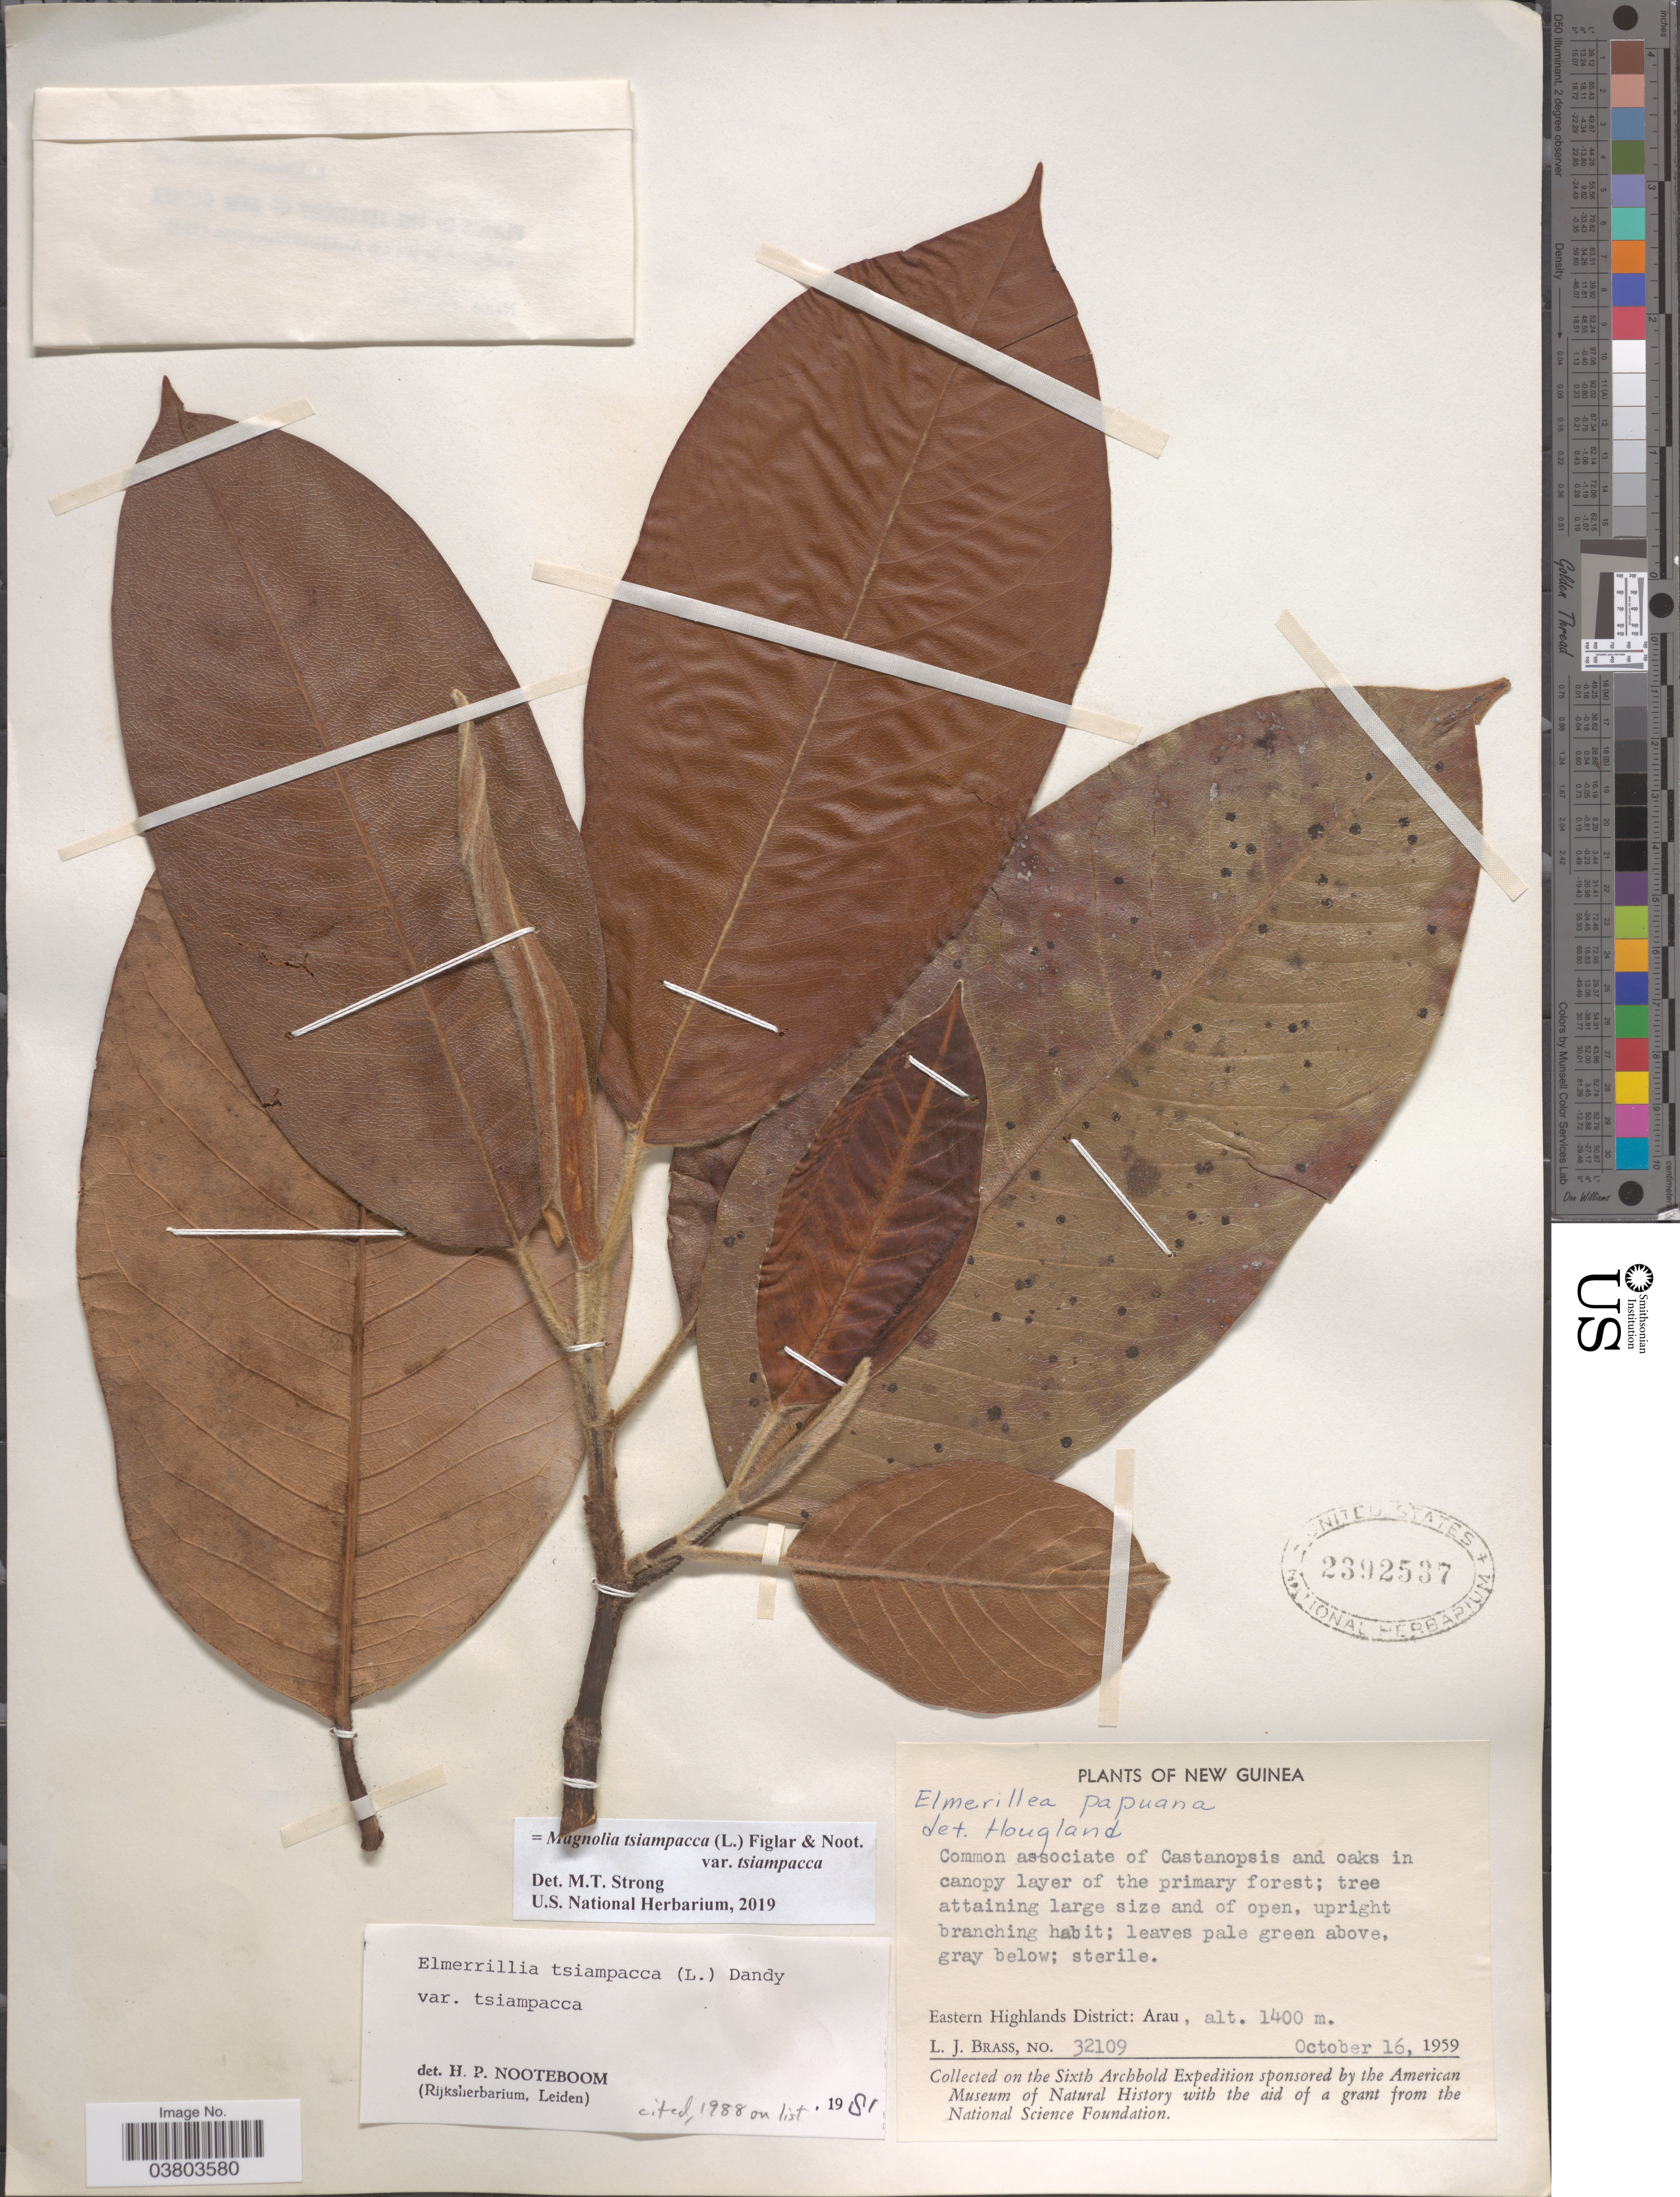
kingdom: Plantae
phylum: Tracheophyta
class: Magnoliopsida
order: Magnoliales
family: Magnoliaceae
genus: Magnolia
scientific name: Magnolia tsiampacca var. tsiampacca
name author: (L.) Figlar & Noot.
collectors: L. J. Brass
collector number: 32109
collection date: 1959-10-16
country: Papua New Guinea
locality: New Guinea. Eastern Highlands District: Arau.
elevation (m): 1400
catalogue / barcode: US 2392537